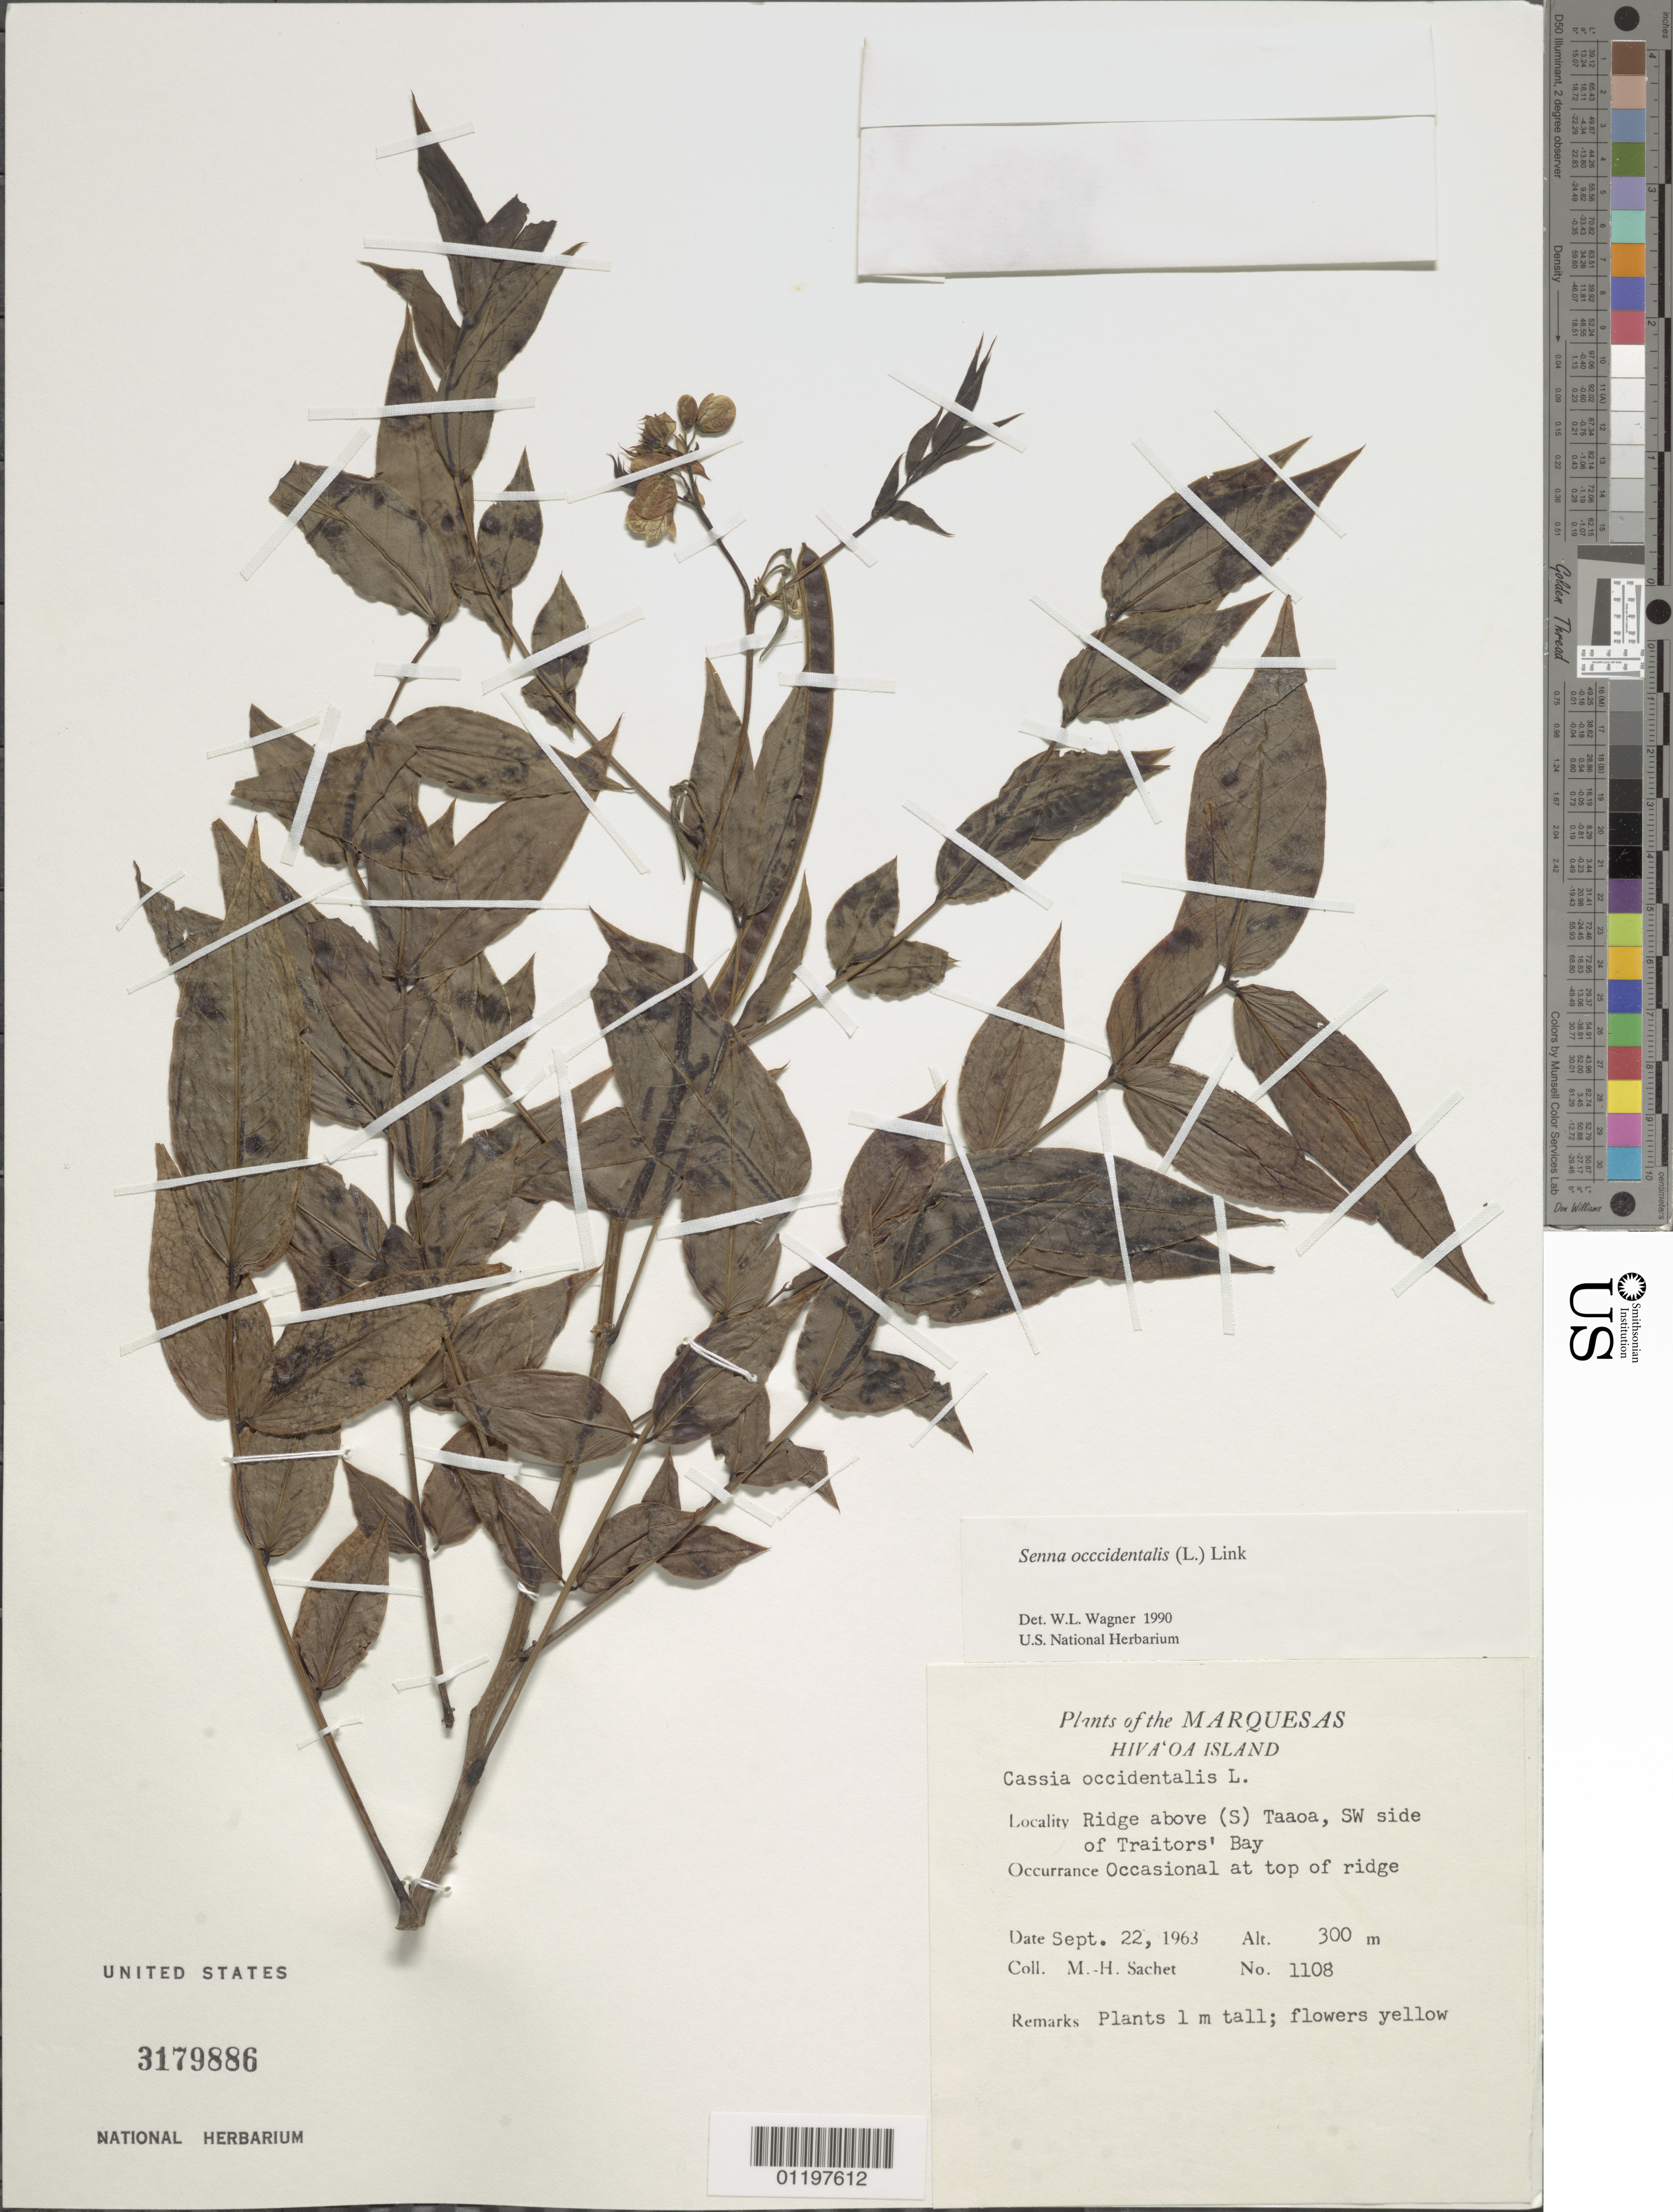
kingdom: Plantae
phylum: Tracheophyta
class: Magnoliopsida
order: Fabales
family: Fabaceae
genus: Senna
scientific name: Senna occidentalis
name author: (L.) Link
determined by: Wagner, W. L., (BOT), Smithsonian Institution - National Museum of Natural History (UNITED STATES)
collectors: M.-H. Sachet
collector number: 1108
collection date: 1963-09-22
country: French Polynesia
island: Hiva Oa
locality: ridge above Taaoa, SW side of Traitors' Bay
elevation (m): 300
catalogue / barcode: US 3179886